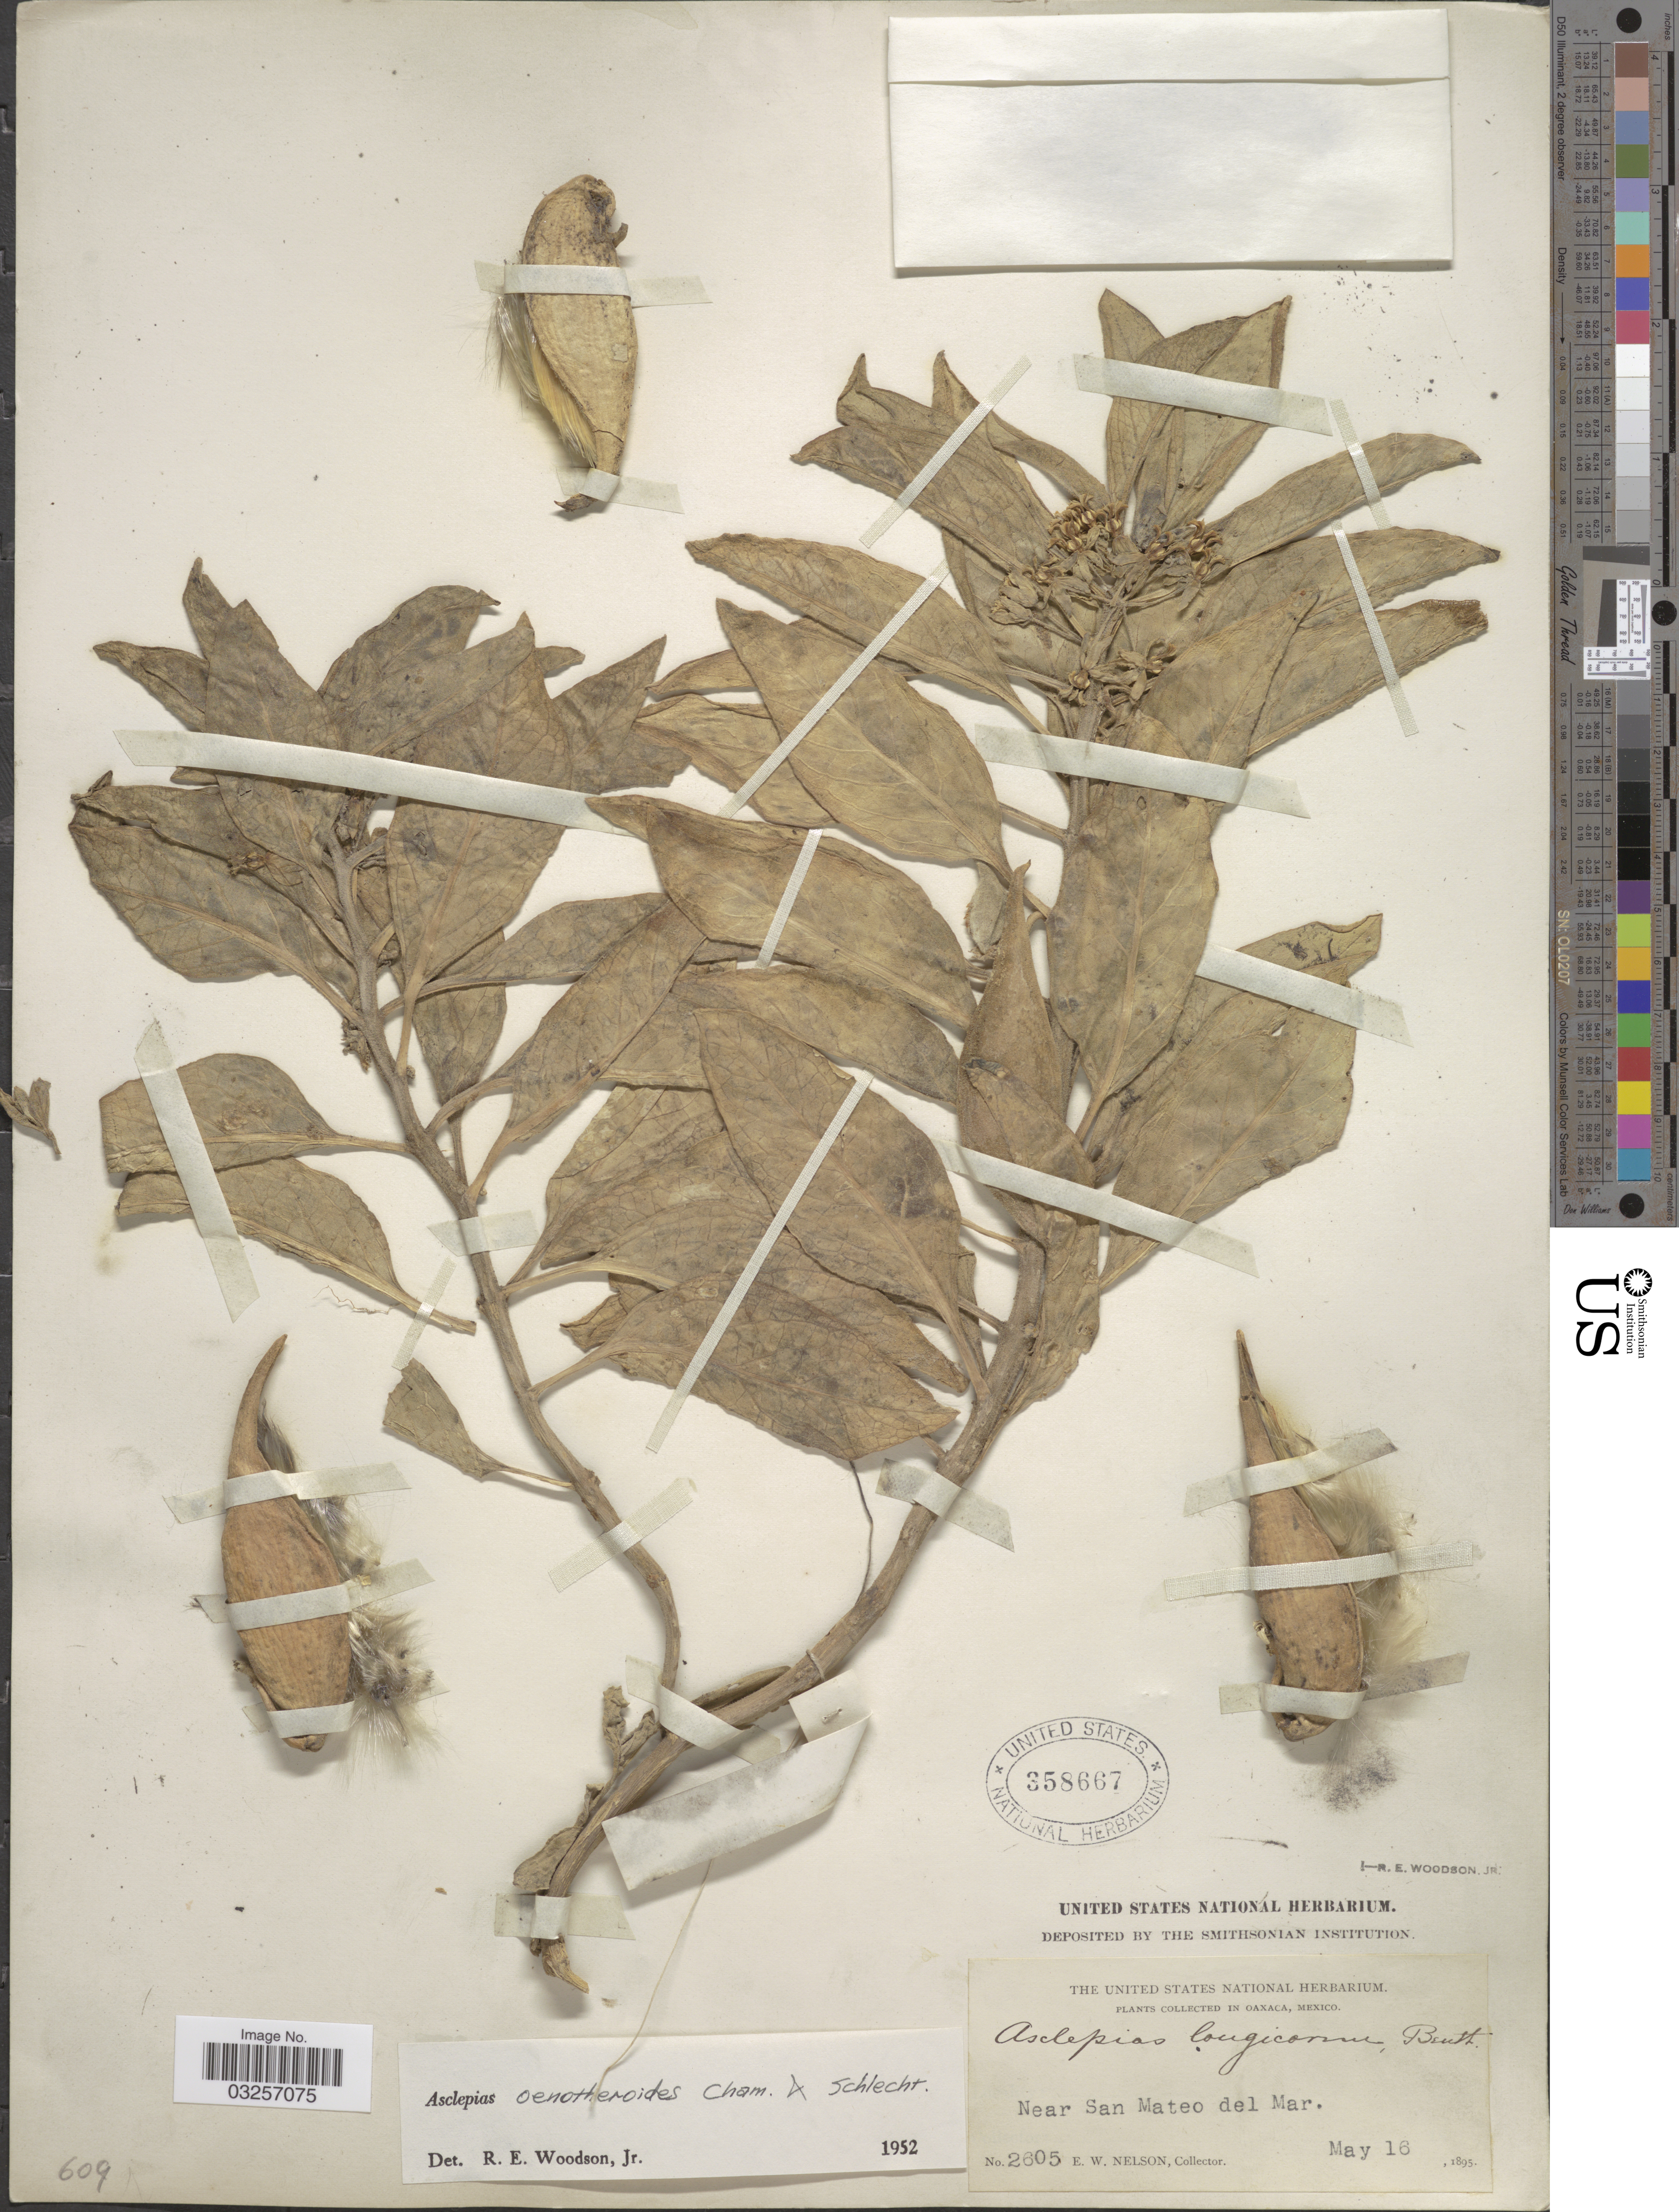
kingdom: Plantae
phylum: Tracheophyta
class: Magnoliopsida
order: Gentianales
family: Apocynaceae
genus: Asclepias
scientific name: Asclepias oenotheroides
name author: Schltdl. & Cham.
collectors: E. W. Nelson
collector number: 2605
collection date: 1895-05-16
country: Mexico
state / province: Oaxaca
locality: Near San Mateo del Mar.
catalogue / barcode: US 358667